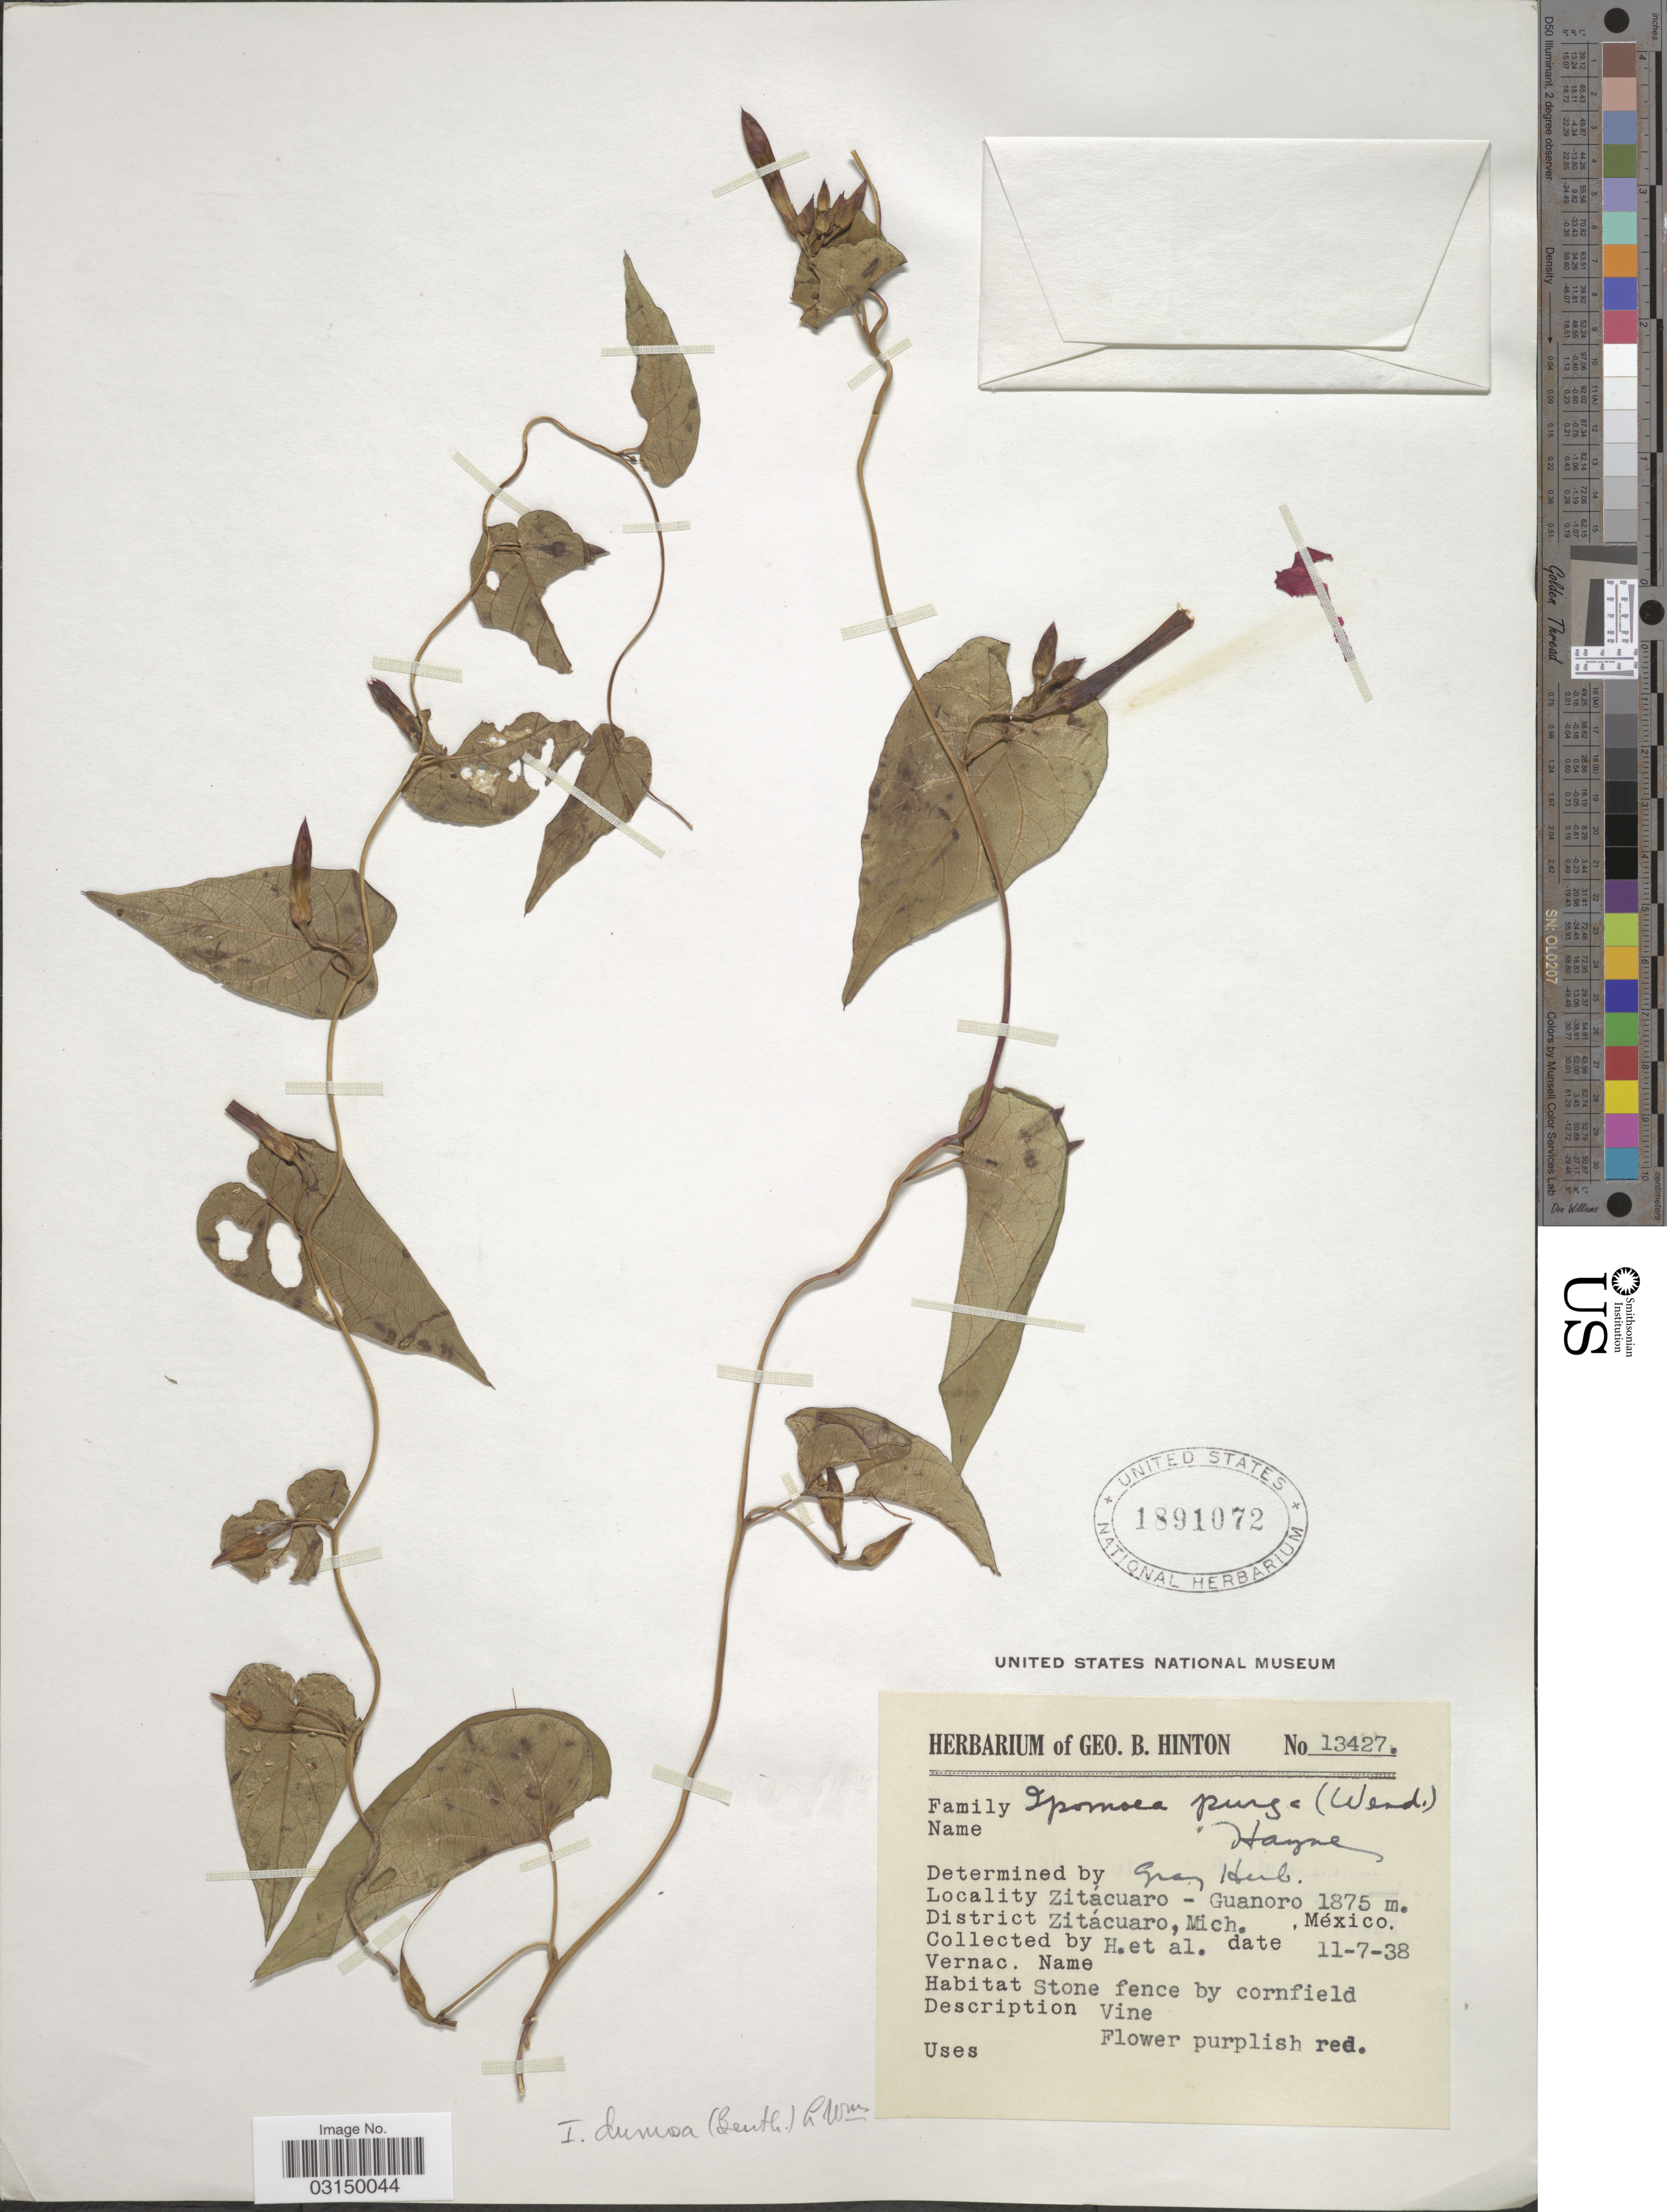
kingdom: Plantae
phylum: Tracheophyta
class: Magnoliopsida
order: Solanales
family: Convolvulaceae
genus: Ipomoea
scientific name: Ipomoea dumosa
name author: (Benth.) L.O. Williams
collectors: G. B. Hinton & et al.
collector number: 13427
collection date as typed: Transcribed d/m/y: 11/7/38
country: Mexico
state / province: Michoacán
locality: Zitácuaro-Guanoro, District Zitácuaro.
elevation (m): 1875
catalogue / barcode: US 1891072